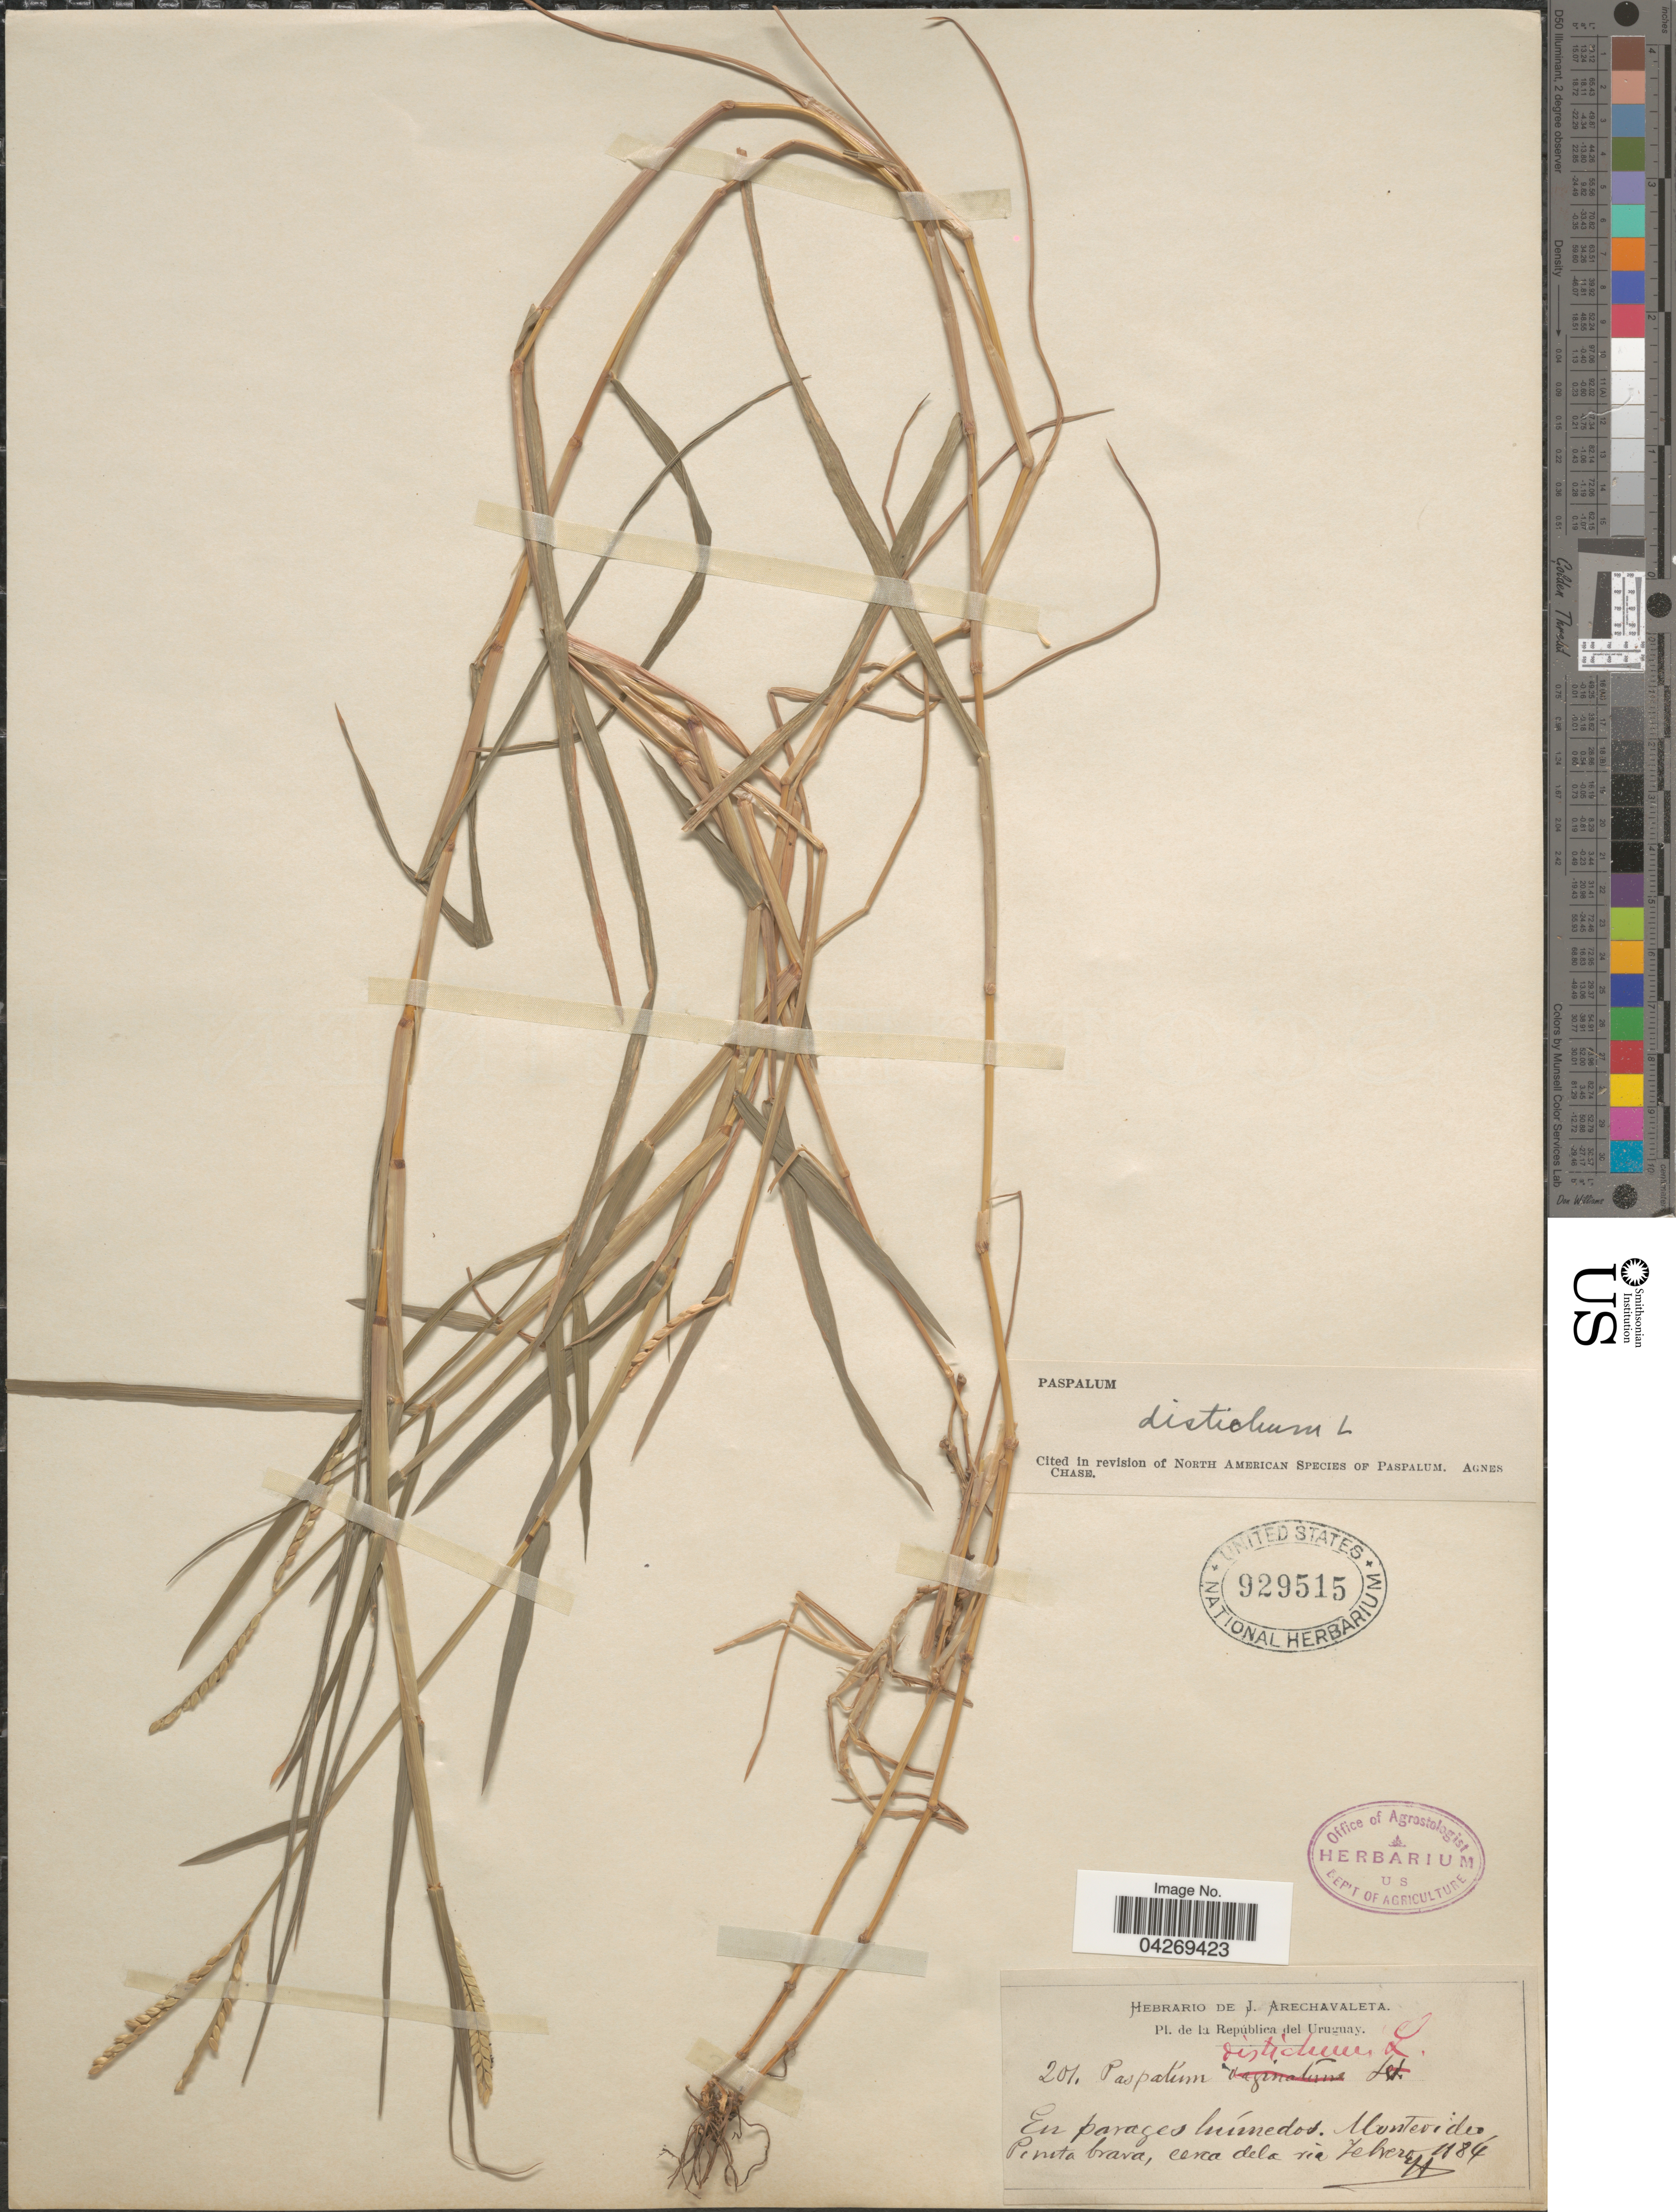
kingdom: Plantae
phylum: Tracheophyta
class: Liliopsida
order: Poales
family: Poaceae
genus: Paspalum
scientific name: Paspalum distichum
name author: L.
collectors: ex herb. de J. Arechavaleta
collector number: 201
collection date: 1884-02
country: Uruguay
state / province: Montevideo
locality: República del Uruguay. En parages húmedos. Punta brava, cerca dela rio.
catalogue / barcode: US 929515